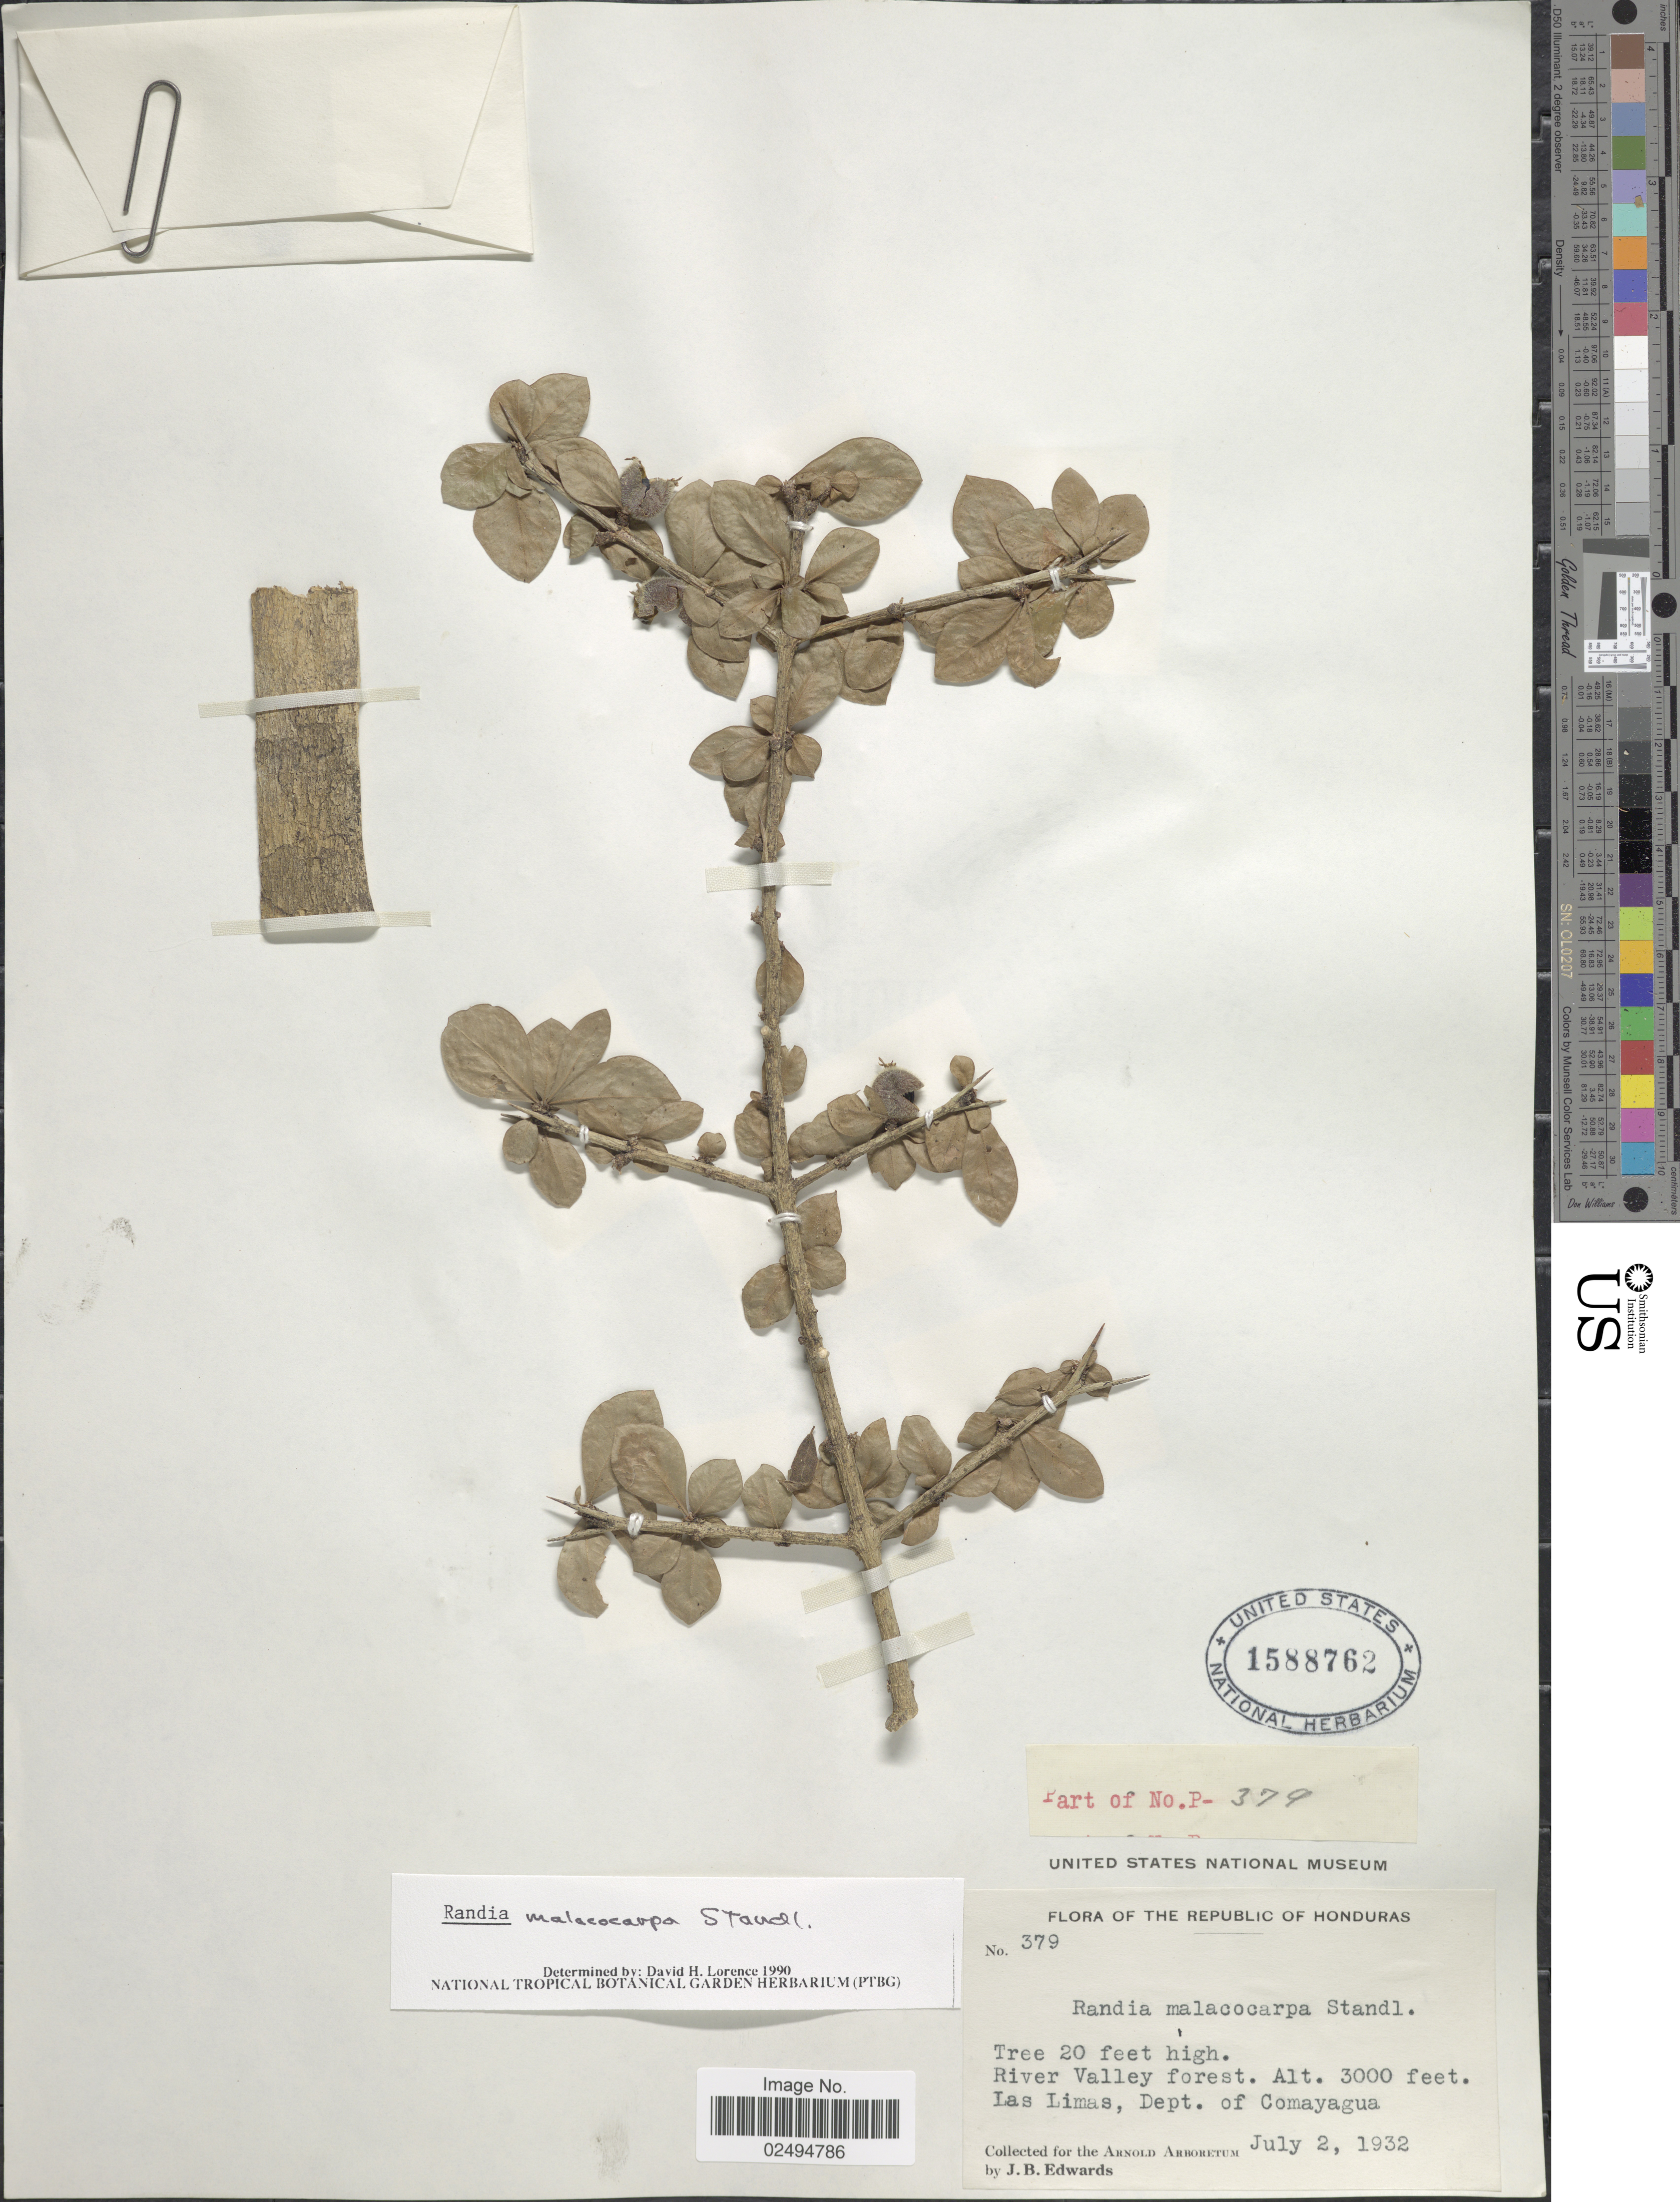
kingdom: Plantae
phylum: Tracheophyta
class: Magnoliopsida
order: Gentianales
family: Rubiaceae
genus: Randia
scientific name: Randia malacocarpa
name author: Standl.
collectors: J. B. Edwards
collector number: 379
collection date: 1932-07-02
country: Honduras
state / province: Comayagua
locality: River Valley forest, Las Limas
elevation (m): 914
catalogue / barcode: US 1588762